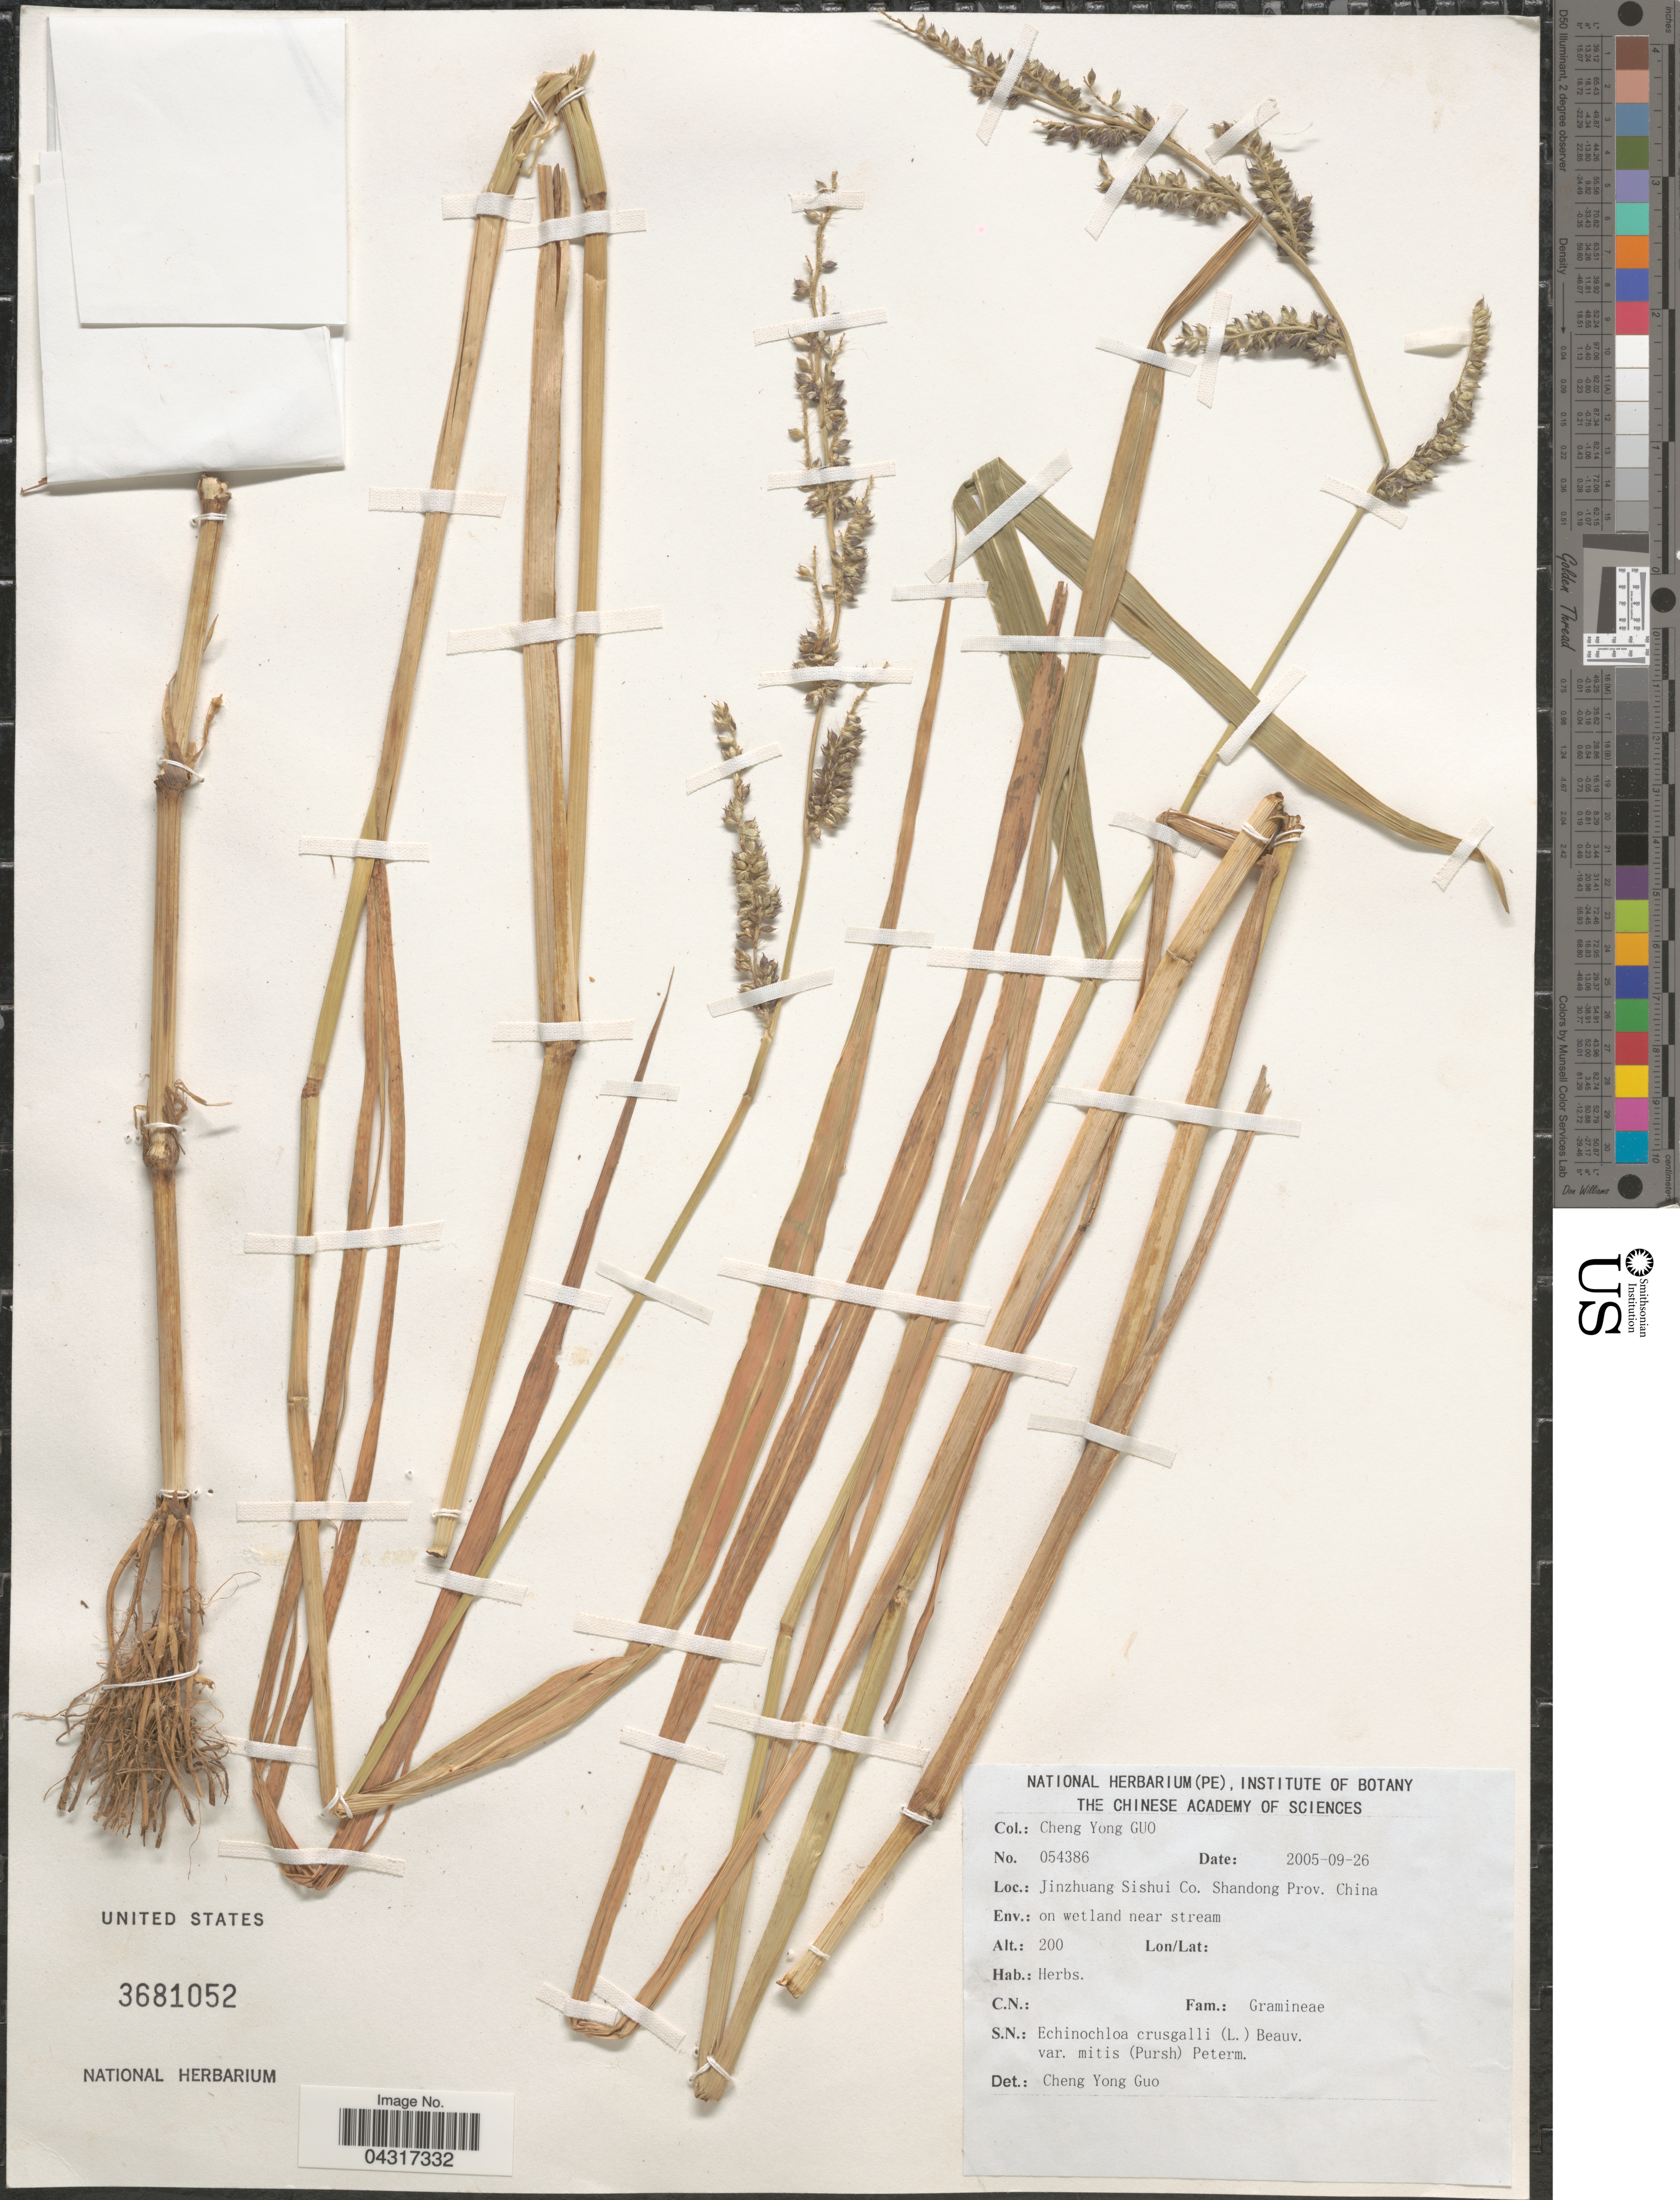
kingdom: Plantae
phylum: Tracheophyta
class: Liliopsida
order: Poales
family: Poaceae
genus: Echinochloa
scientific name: Echinochloa crus-galli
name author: (L.) P. Beauv.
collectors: Guo Chengyong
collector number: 054386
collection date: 2005-09-26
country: China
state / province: Shandong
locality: Jinzhuang Sishui Co. On wetland near stream.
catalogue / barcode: US 3681052